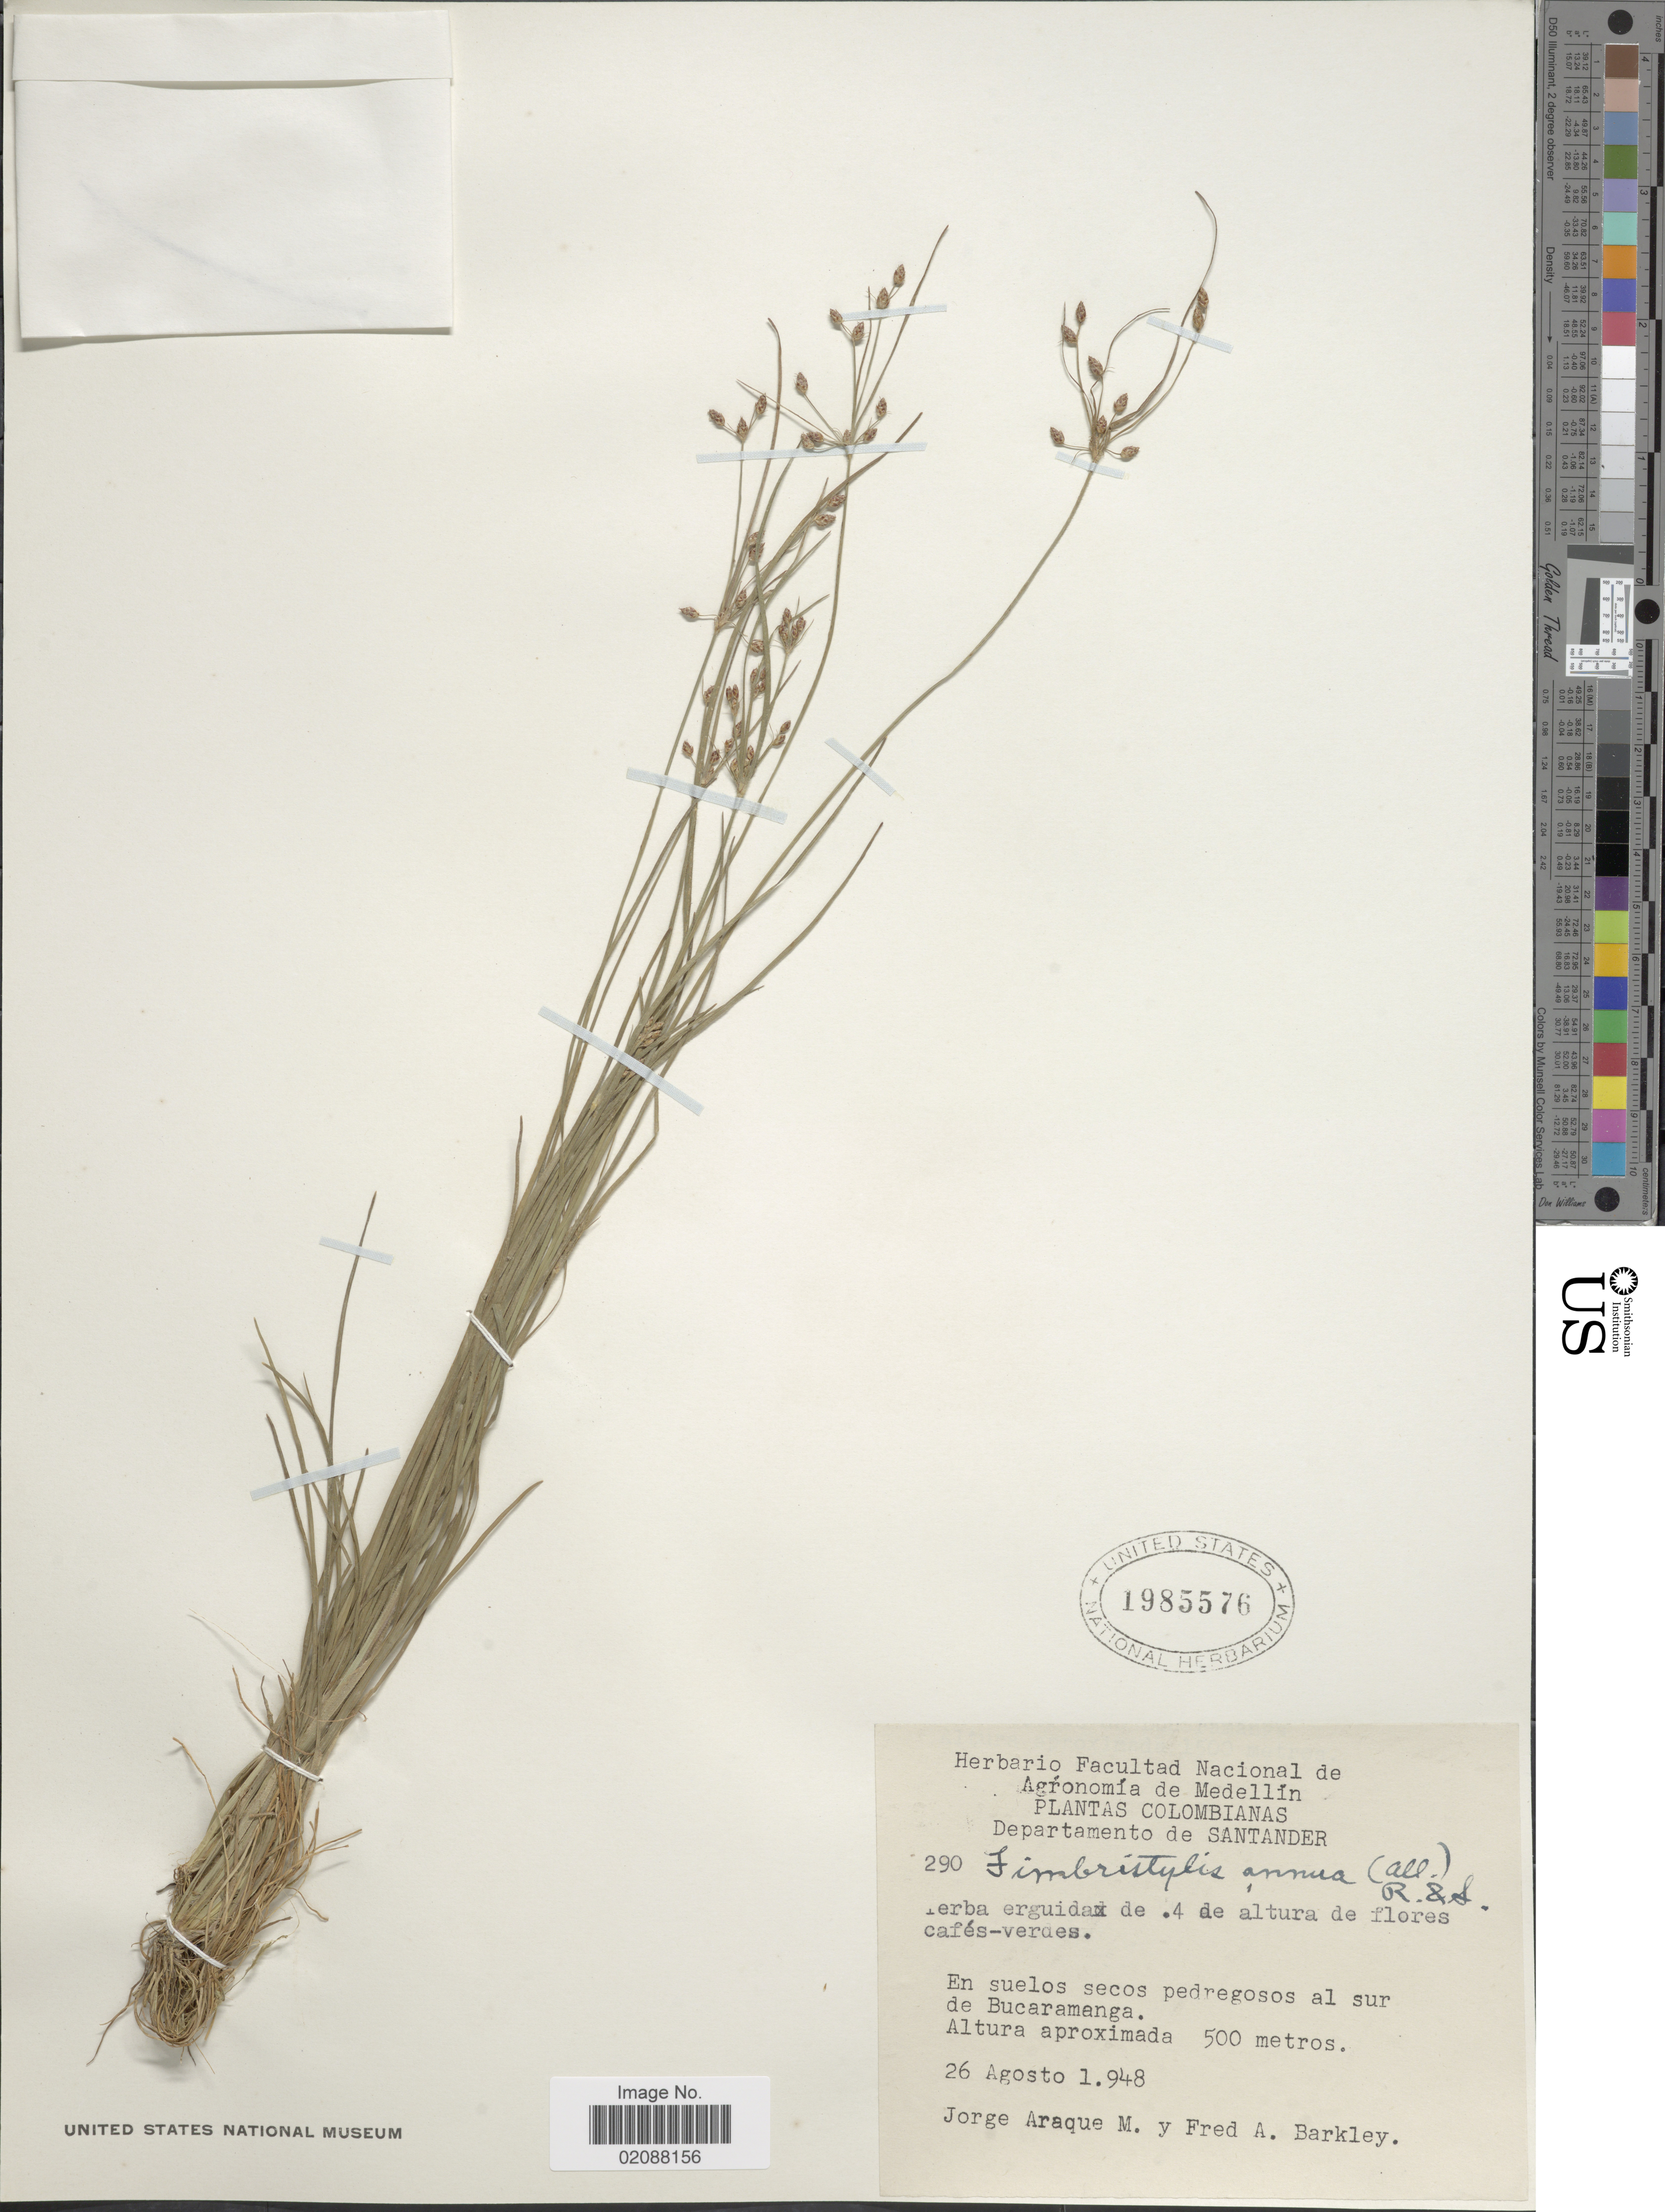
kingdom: Plantae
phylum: Tracheophyta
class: Liliopsida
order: Poales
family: Cyperaceae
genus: Fimbristylis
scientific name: Fimbristylis annua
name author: (All.) Roem. & Schult.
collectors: J. Araque Molina & F. A. Barkley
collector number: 290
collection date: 1948-08-26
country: Colombia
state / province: Santander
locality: En suelos secos pedregosos al sur de Bucaramanga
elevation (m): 500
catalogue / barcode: US 1985576